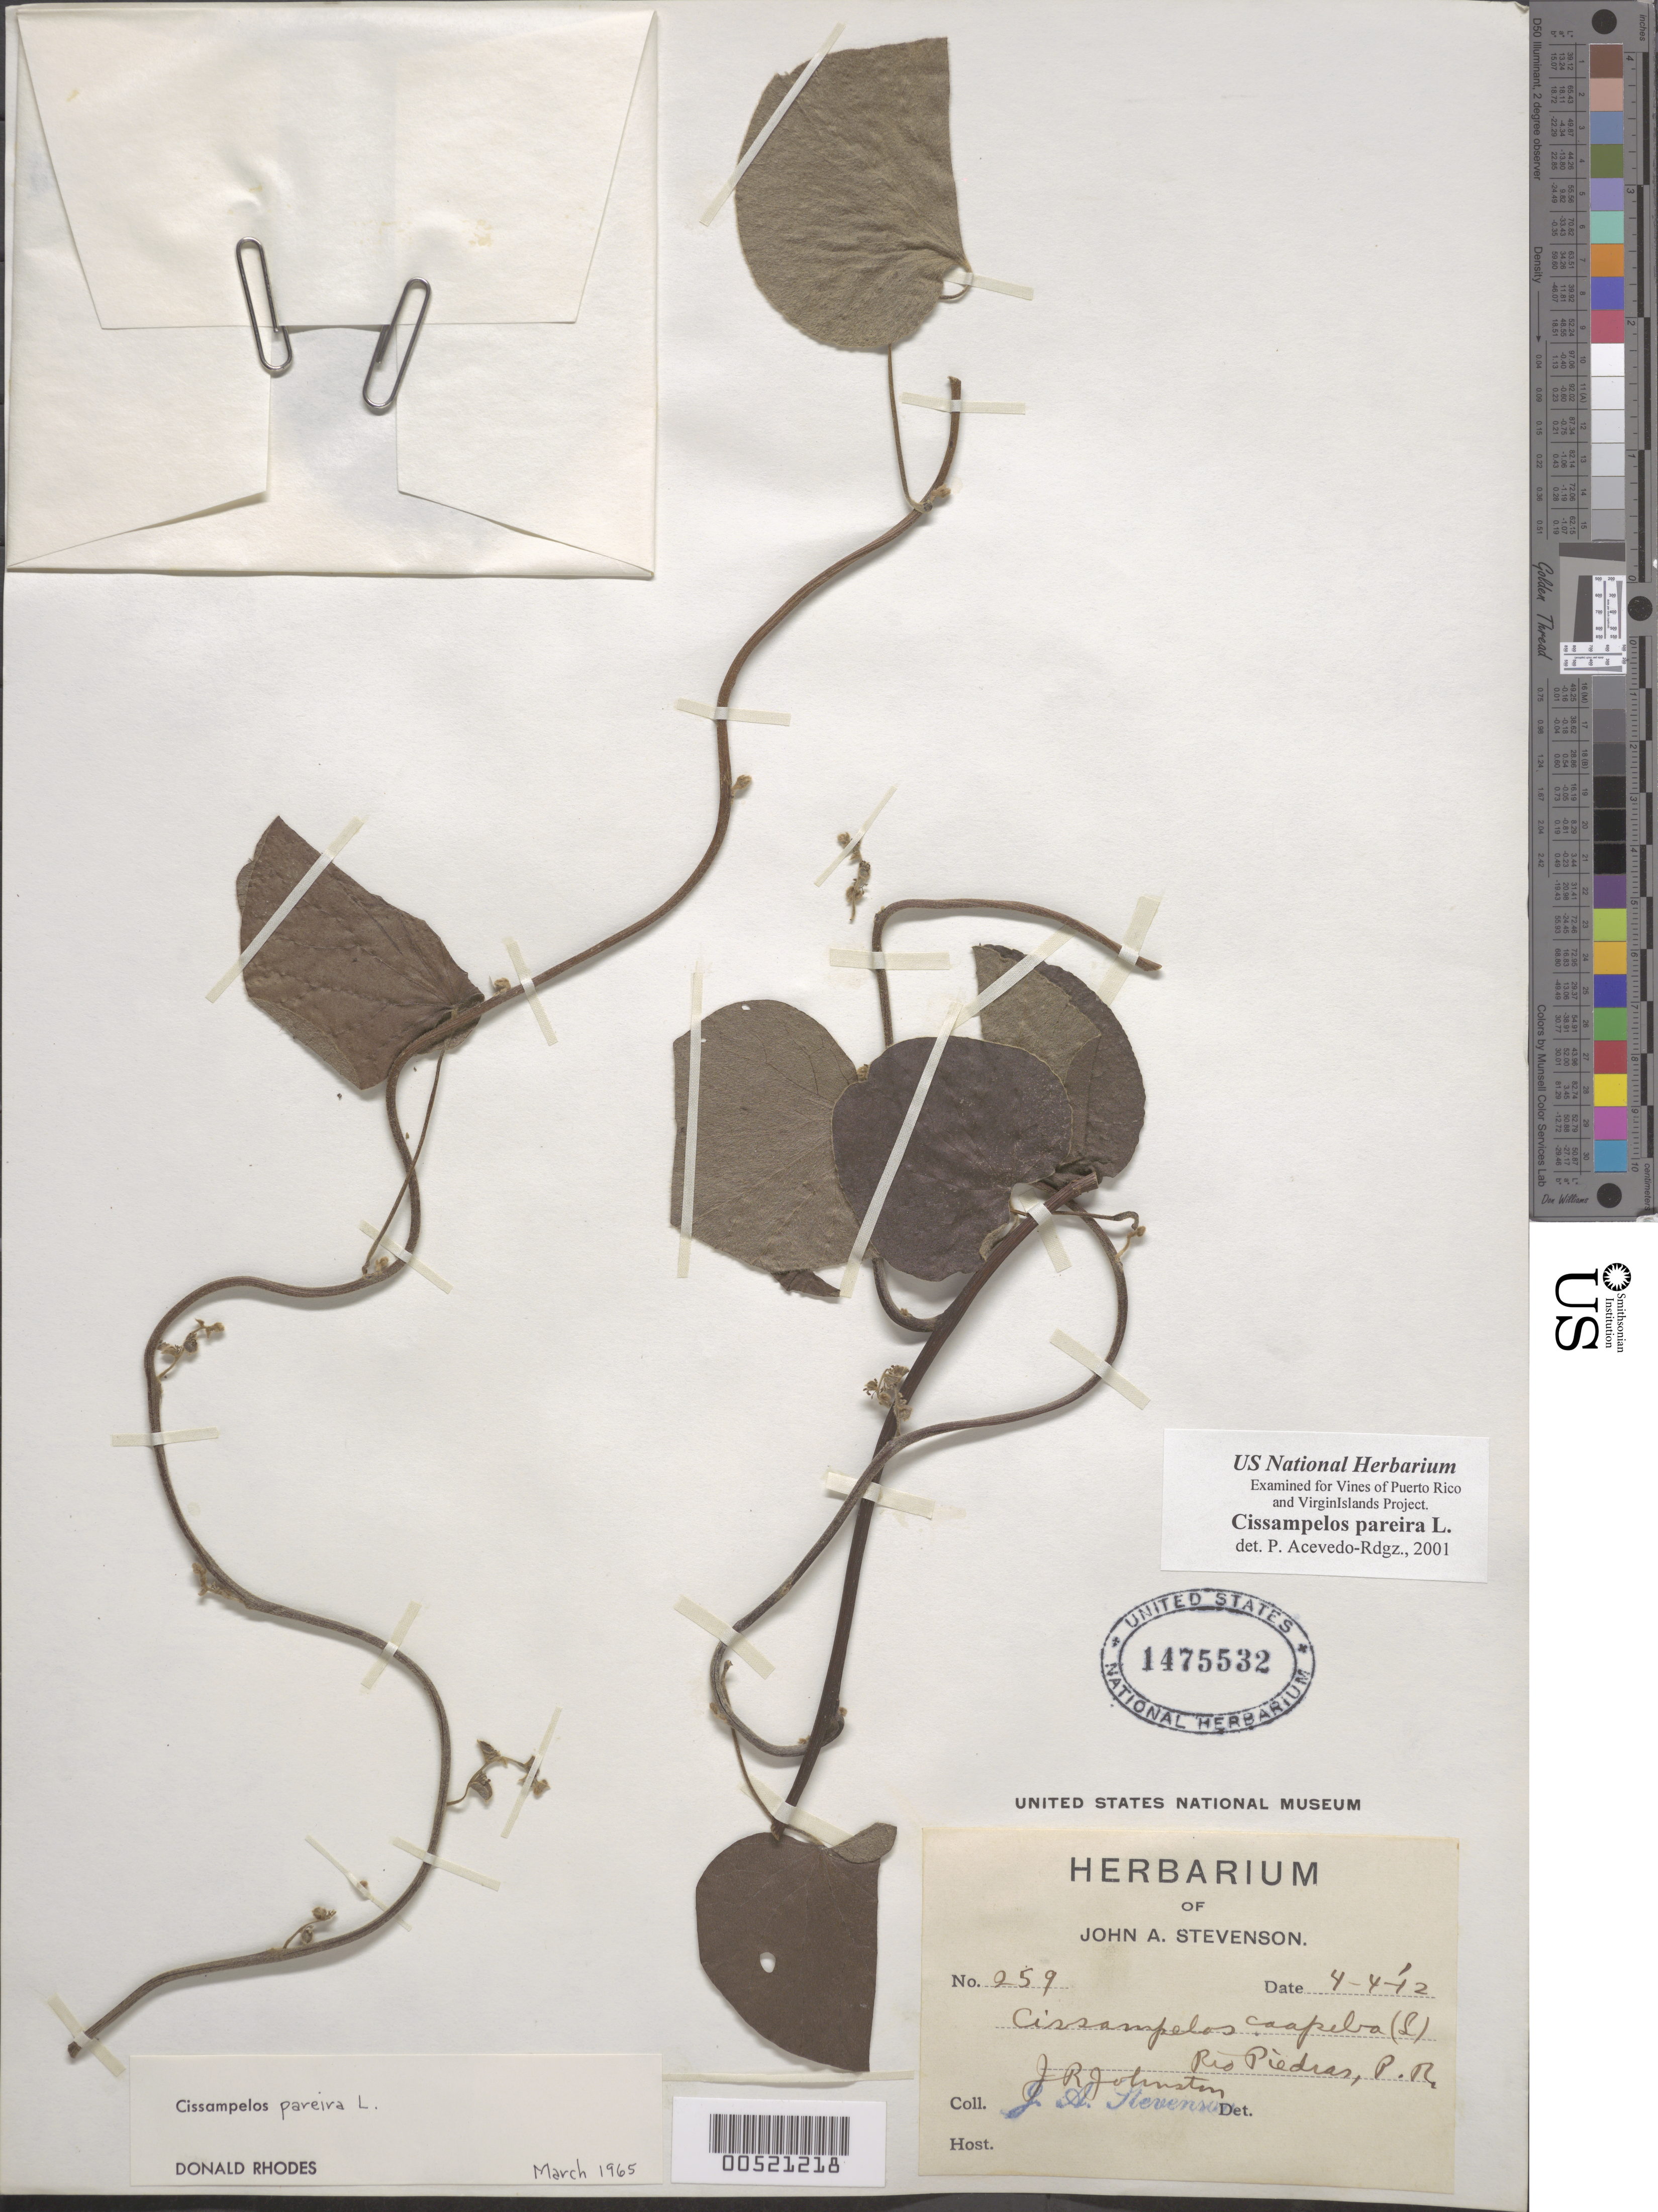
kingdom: Plantae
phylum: Tracheophyta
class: Magnoliopsida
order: Ranunculales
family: Menispermaceae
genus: Cissampelos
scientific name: Cissampelos pareira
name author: L.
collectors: J. Stevenson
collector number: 259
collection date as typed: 04 Apr 1912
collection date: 1912-04-04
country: Puerto Rico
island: Greater Antilles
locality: Rio Piedras.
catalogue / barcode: US 1475532